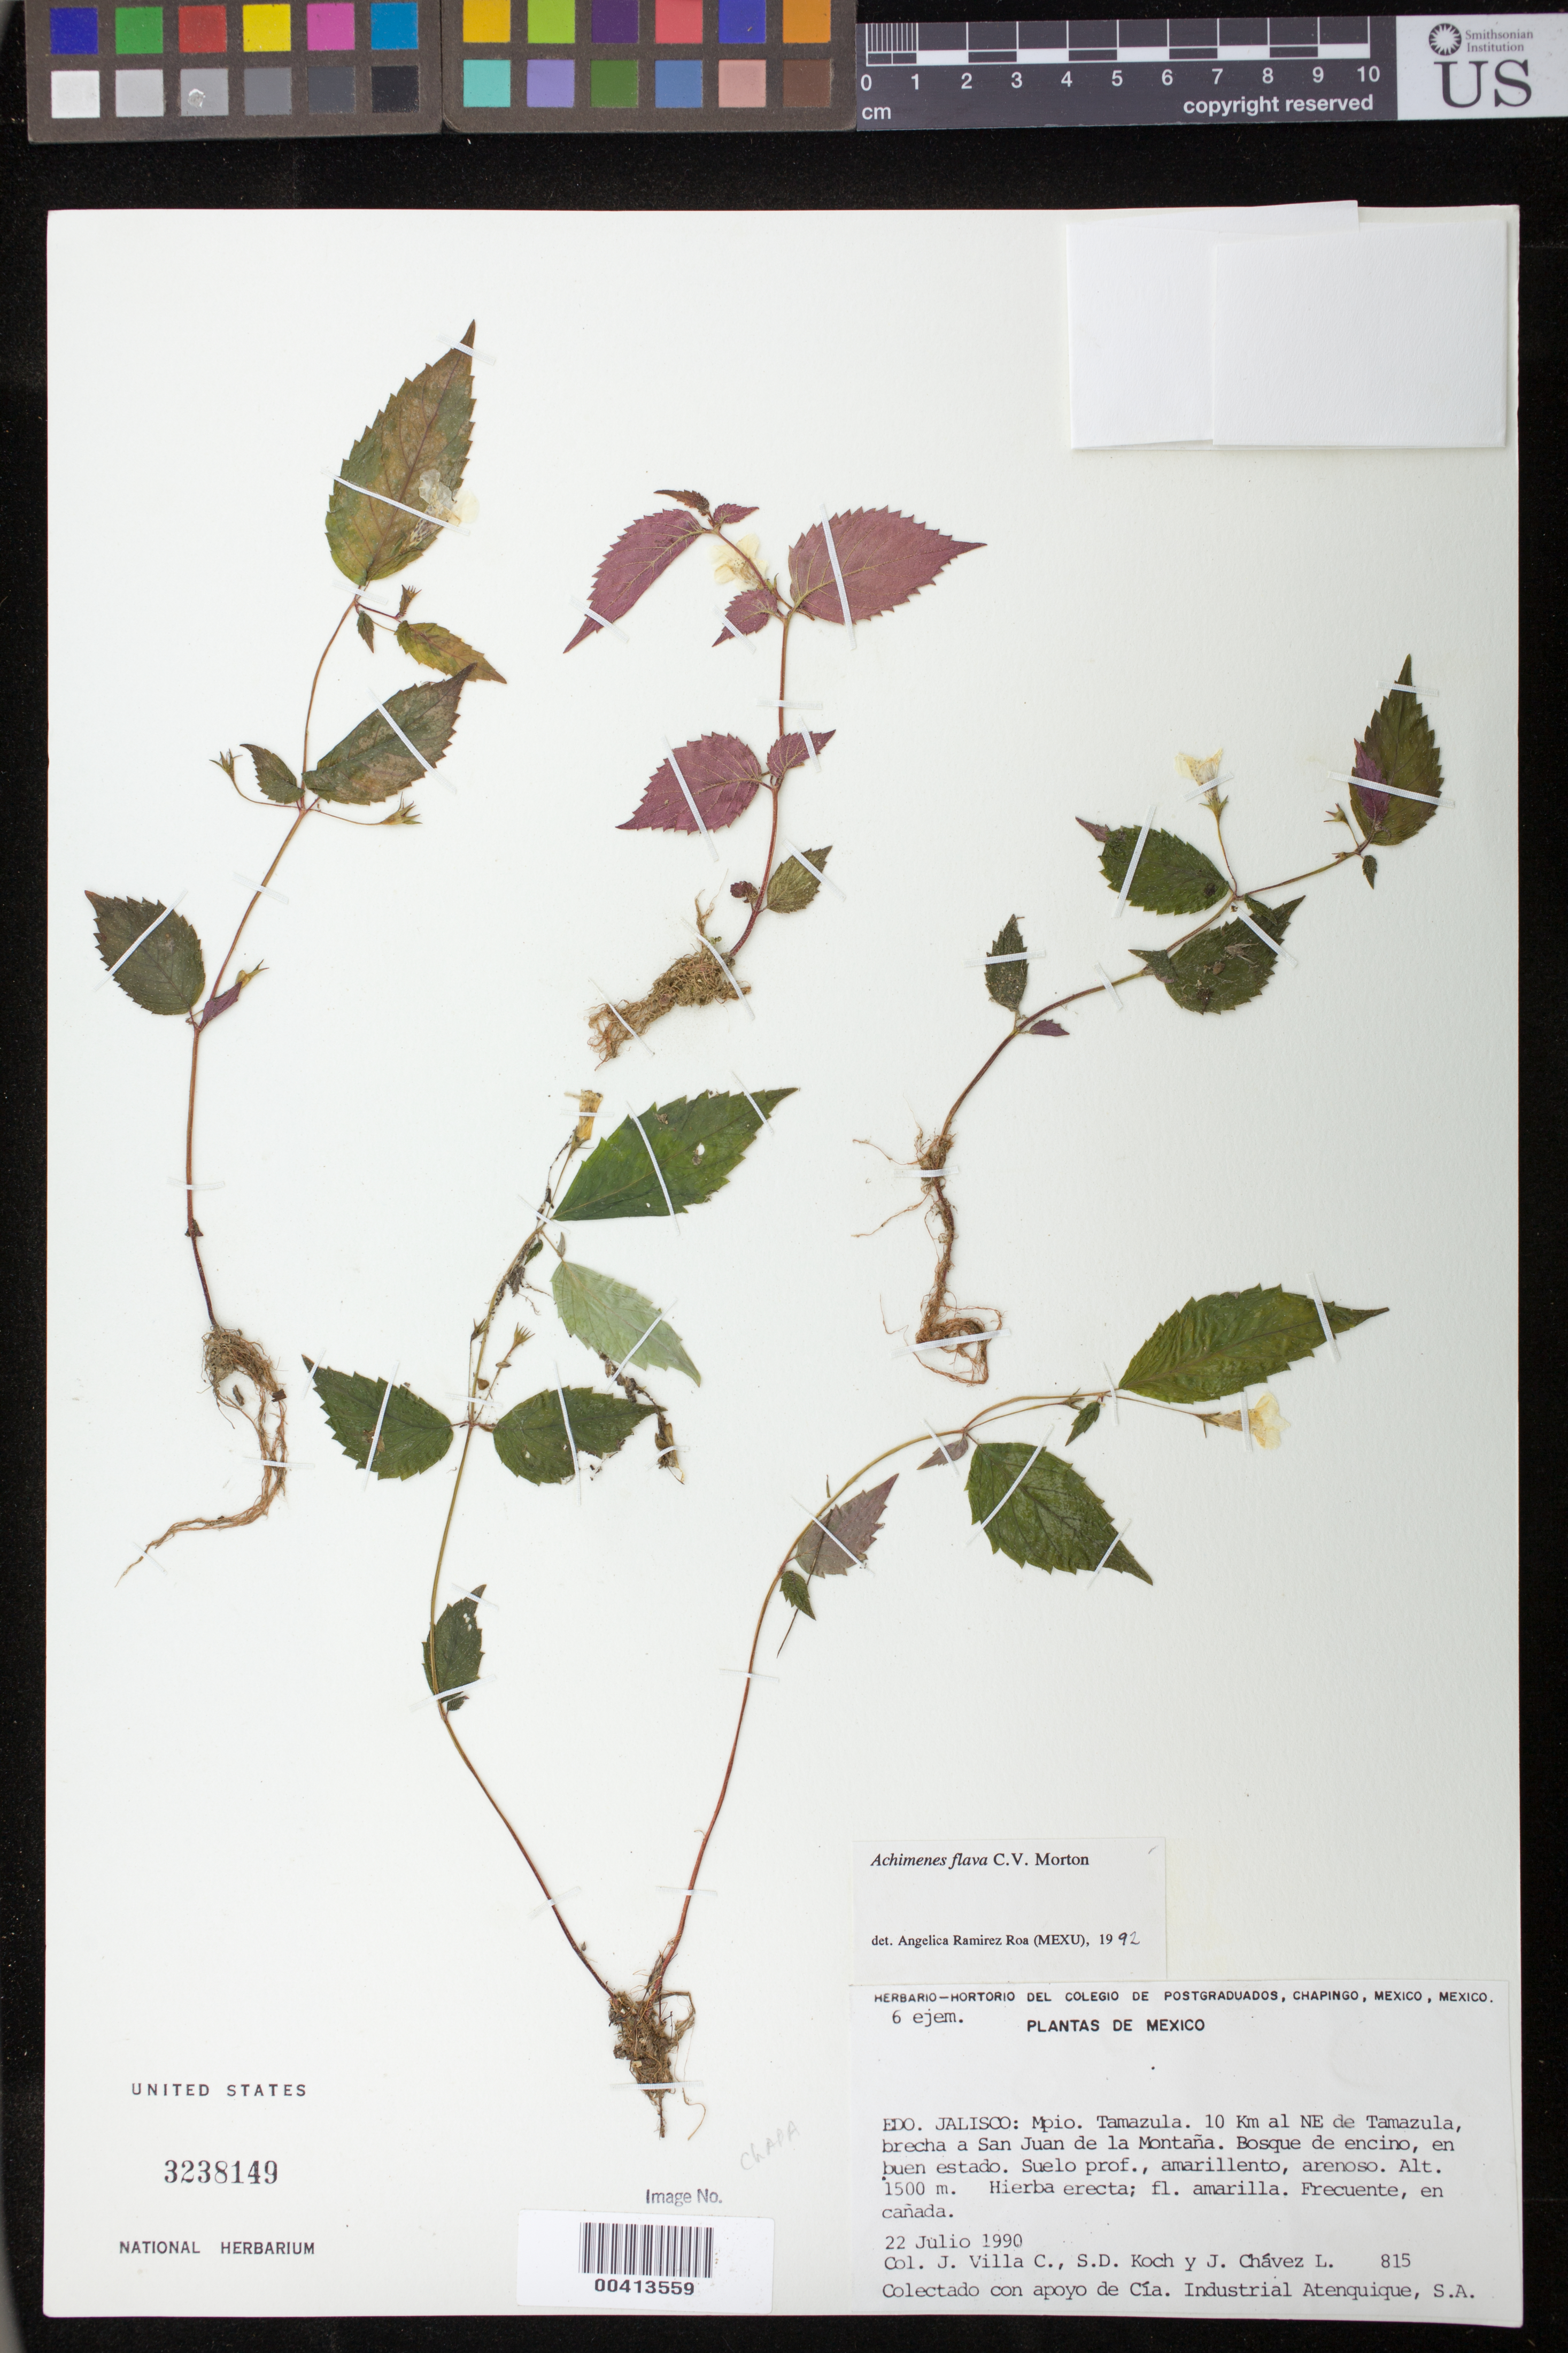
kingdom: Plantae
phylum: Tracheophyta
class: Magnoliopsida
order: Lamiales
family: Gesneriaceae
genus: Achimenes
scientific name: Achimenes flava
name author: C.V. Morton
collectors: J. Villa, J. Chavez L. & S. D. Koch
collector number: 815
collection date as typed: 22 Jul 1990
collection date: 1990-07-22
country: Mexico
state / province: Jalisco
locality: Tamazula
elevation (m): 1500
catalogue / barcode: US 3238149